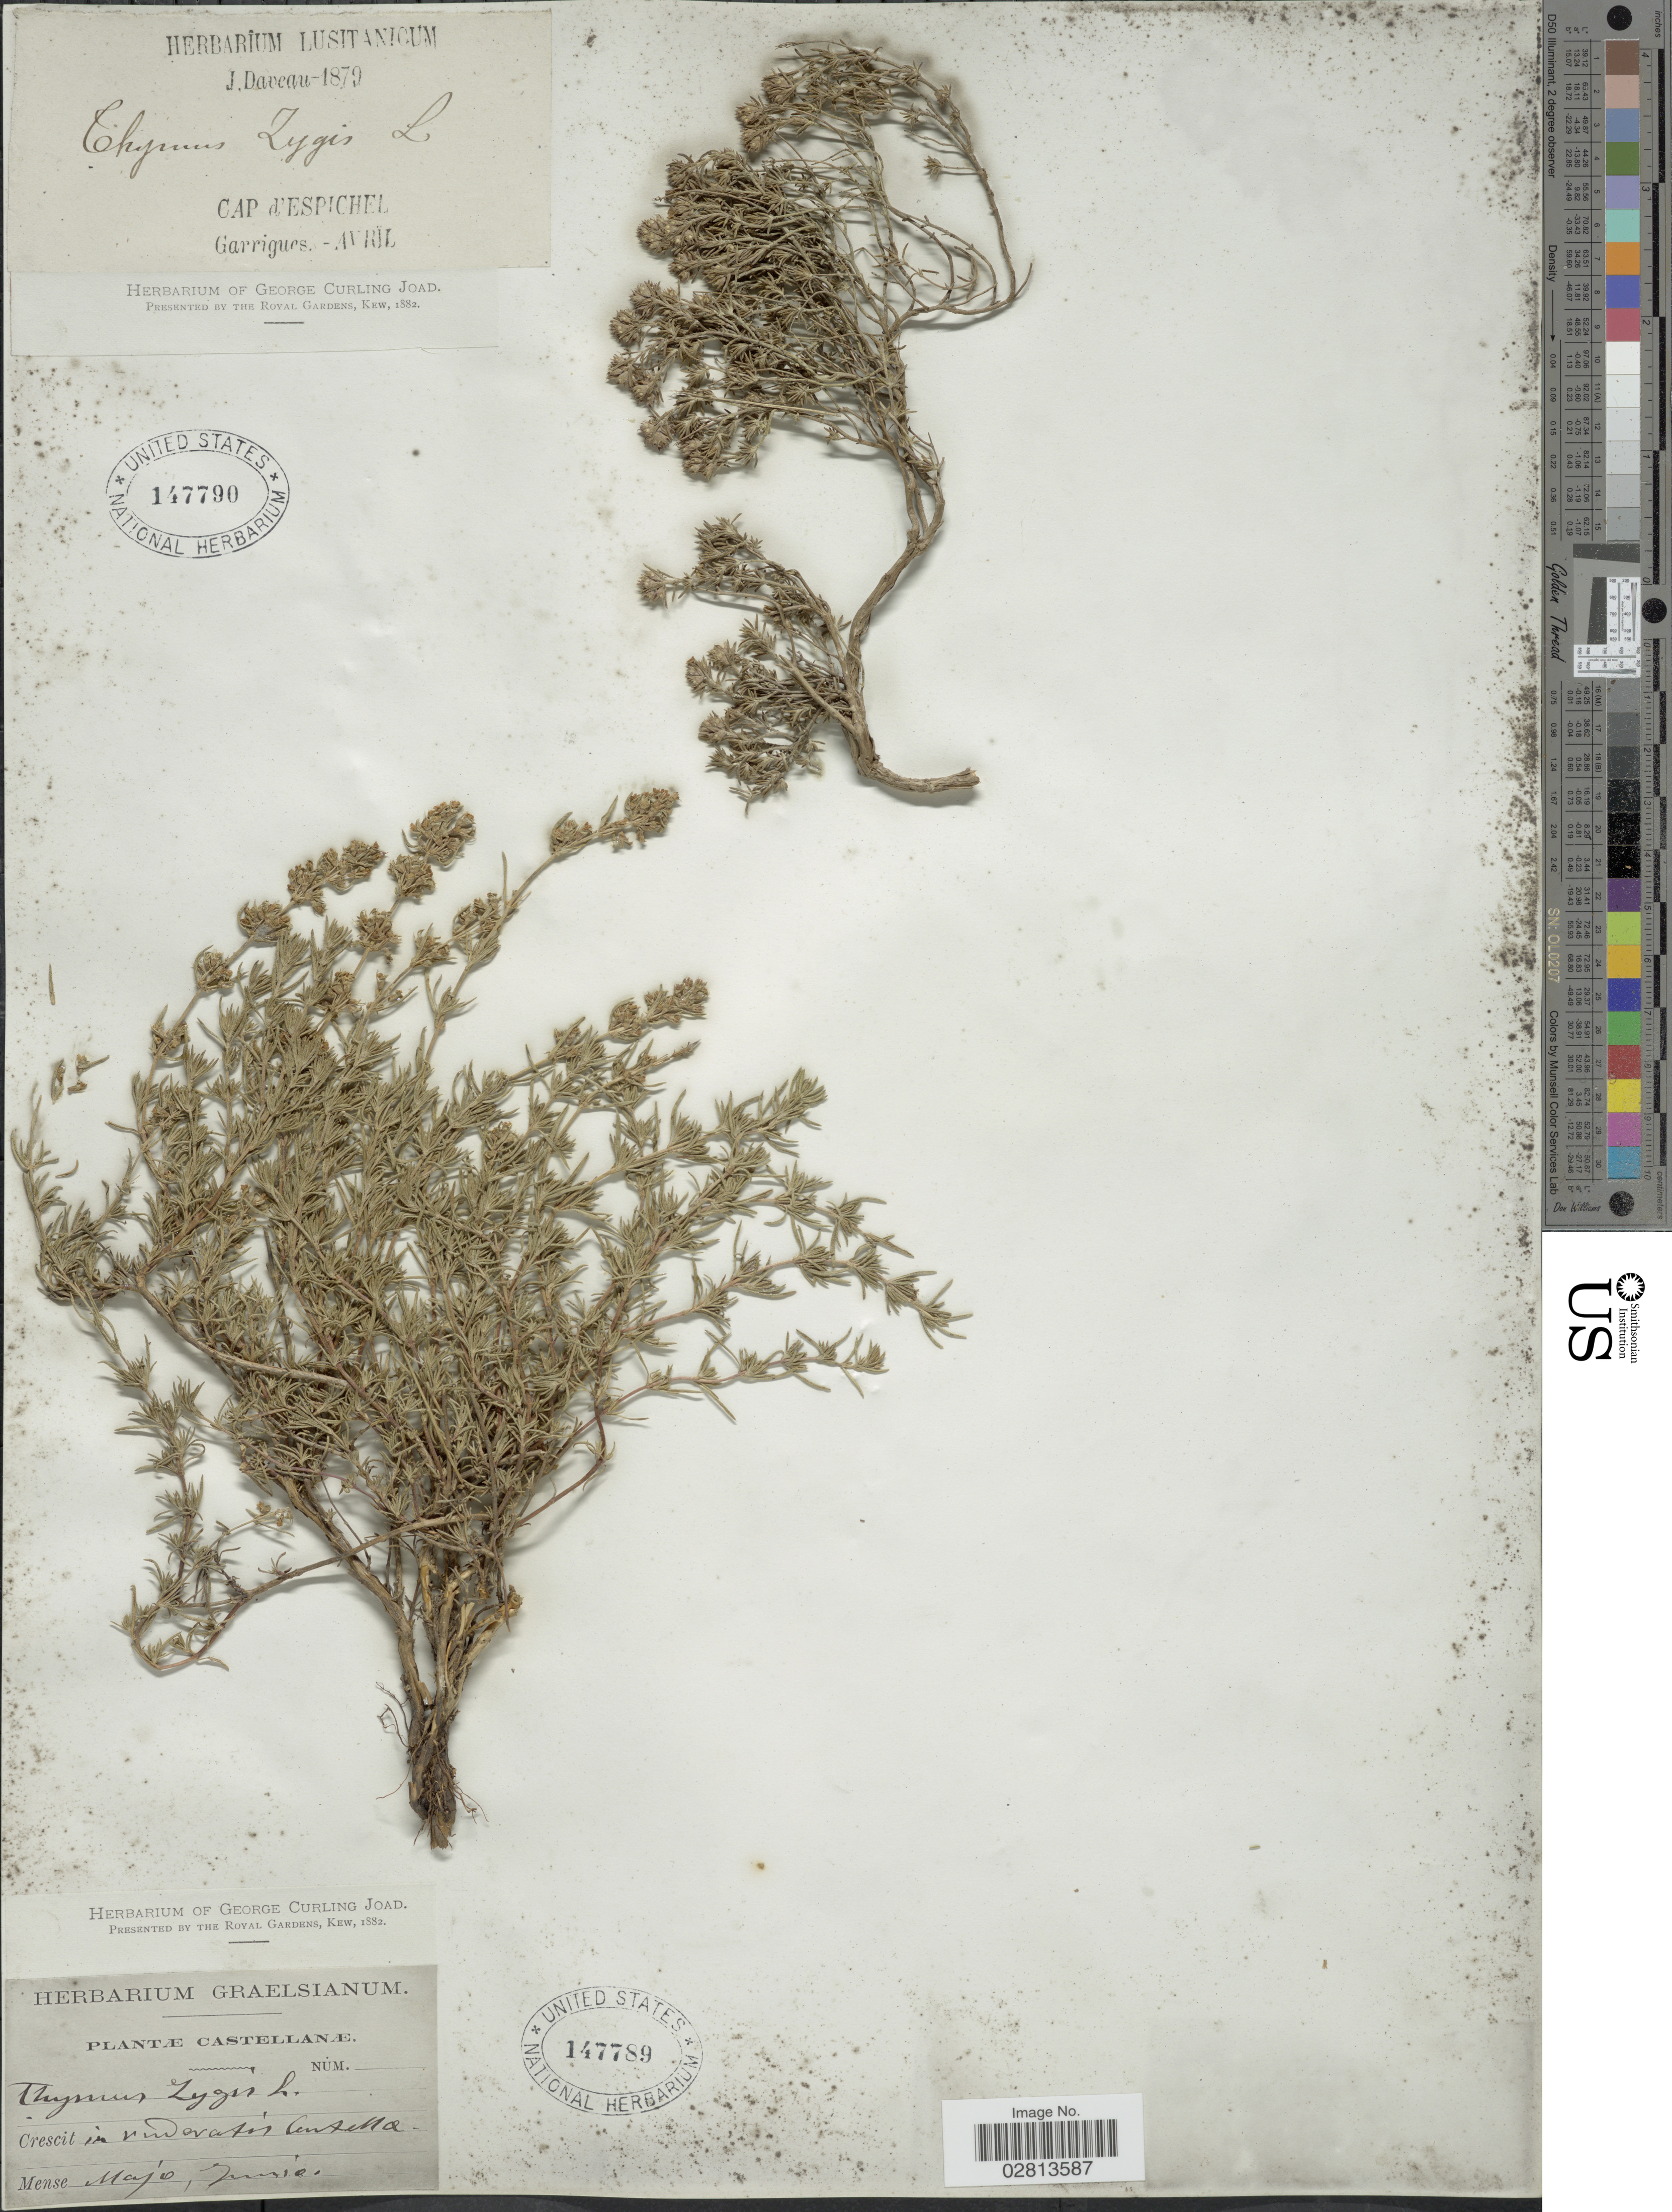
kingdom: Plantae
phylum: Tracheophyta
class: Magnoliopsida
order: Lamiales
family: Lamiaceae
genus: Thymus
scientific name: Thymus zygis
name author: L.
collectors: J. Daveau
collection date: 1879-04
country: Portugal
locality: Cap d'Espichel. Garrigues.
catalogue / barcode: US 147790-2